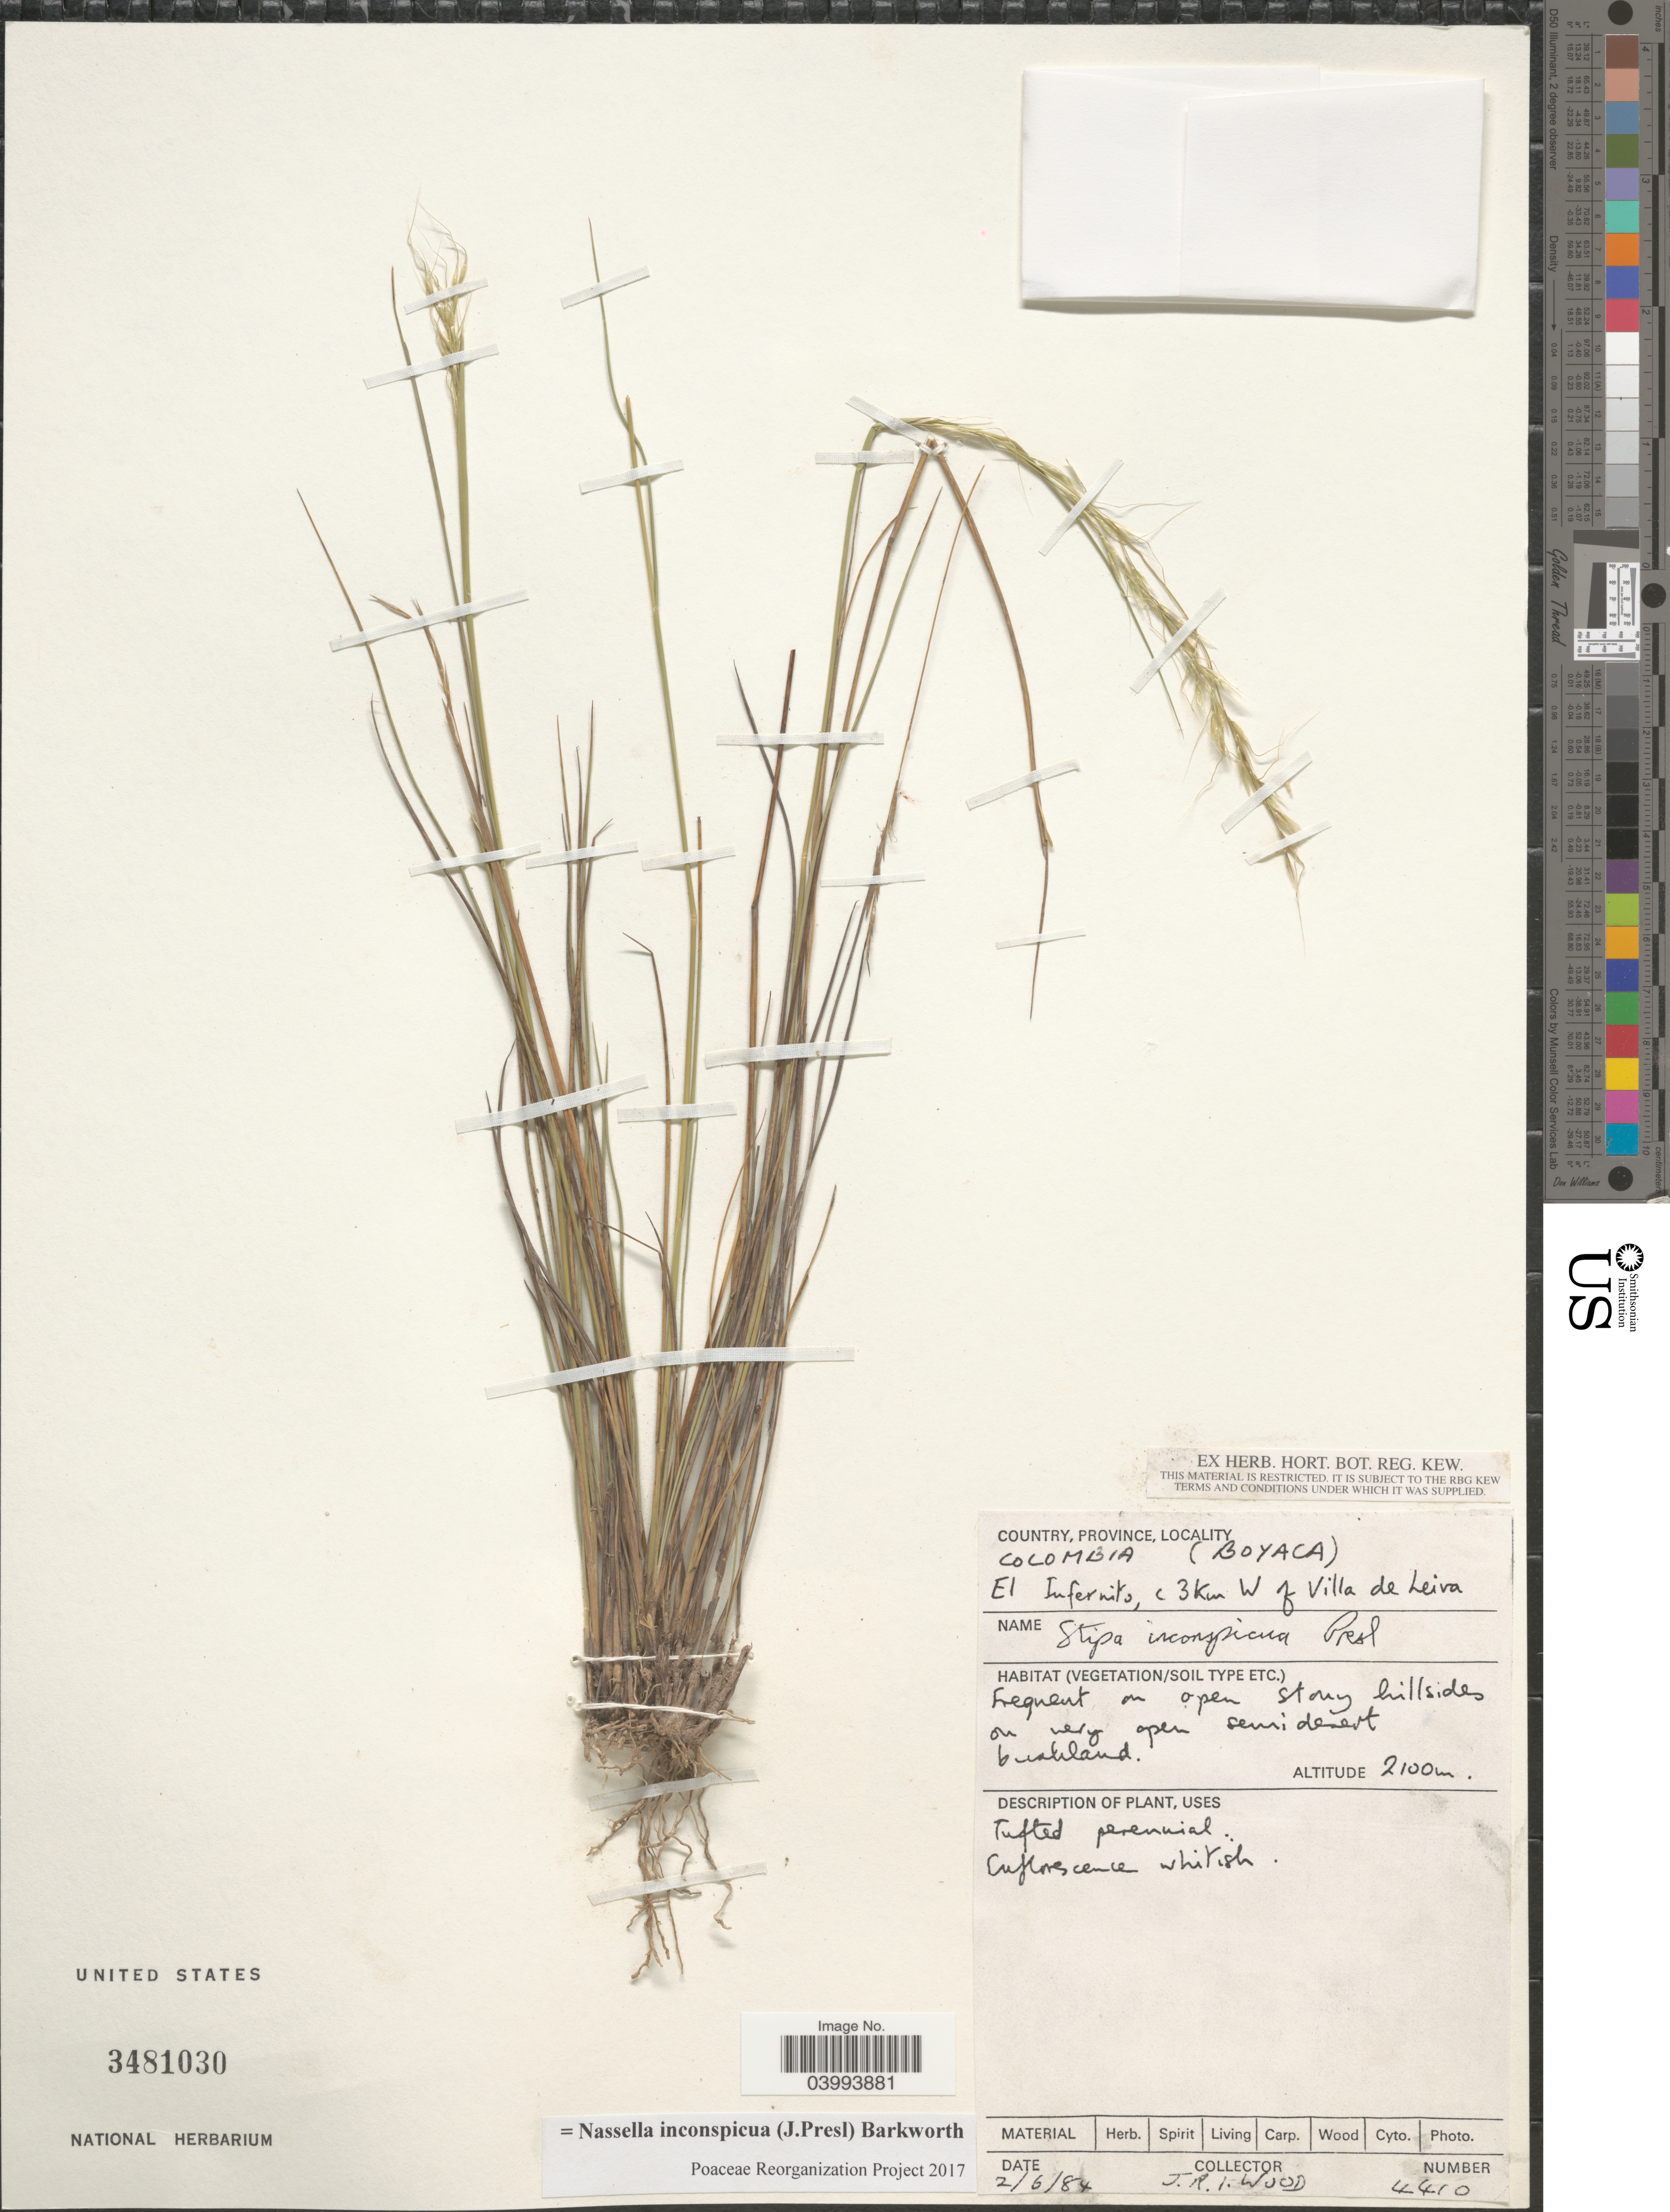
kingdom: Plantae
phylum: Tracheophyta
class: Liliopsida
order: Poales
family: Poaceae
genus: Nassella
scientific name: Nassella inconspicua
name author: (J. Presl) Barkworth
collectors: J. R. I. Wood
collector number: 4410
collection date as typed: Transcribed d/m/y: 2/6/84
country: Colombia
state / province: Boyacá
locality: El Infernito, c 3 Km W of Villa de Leiva.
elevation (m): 2100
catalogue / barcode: US 3481030